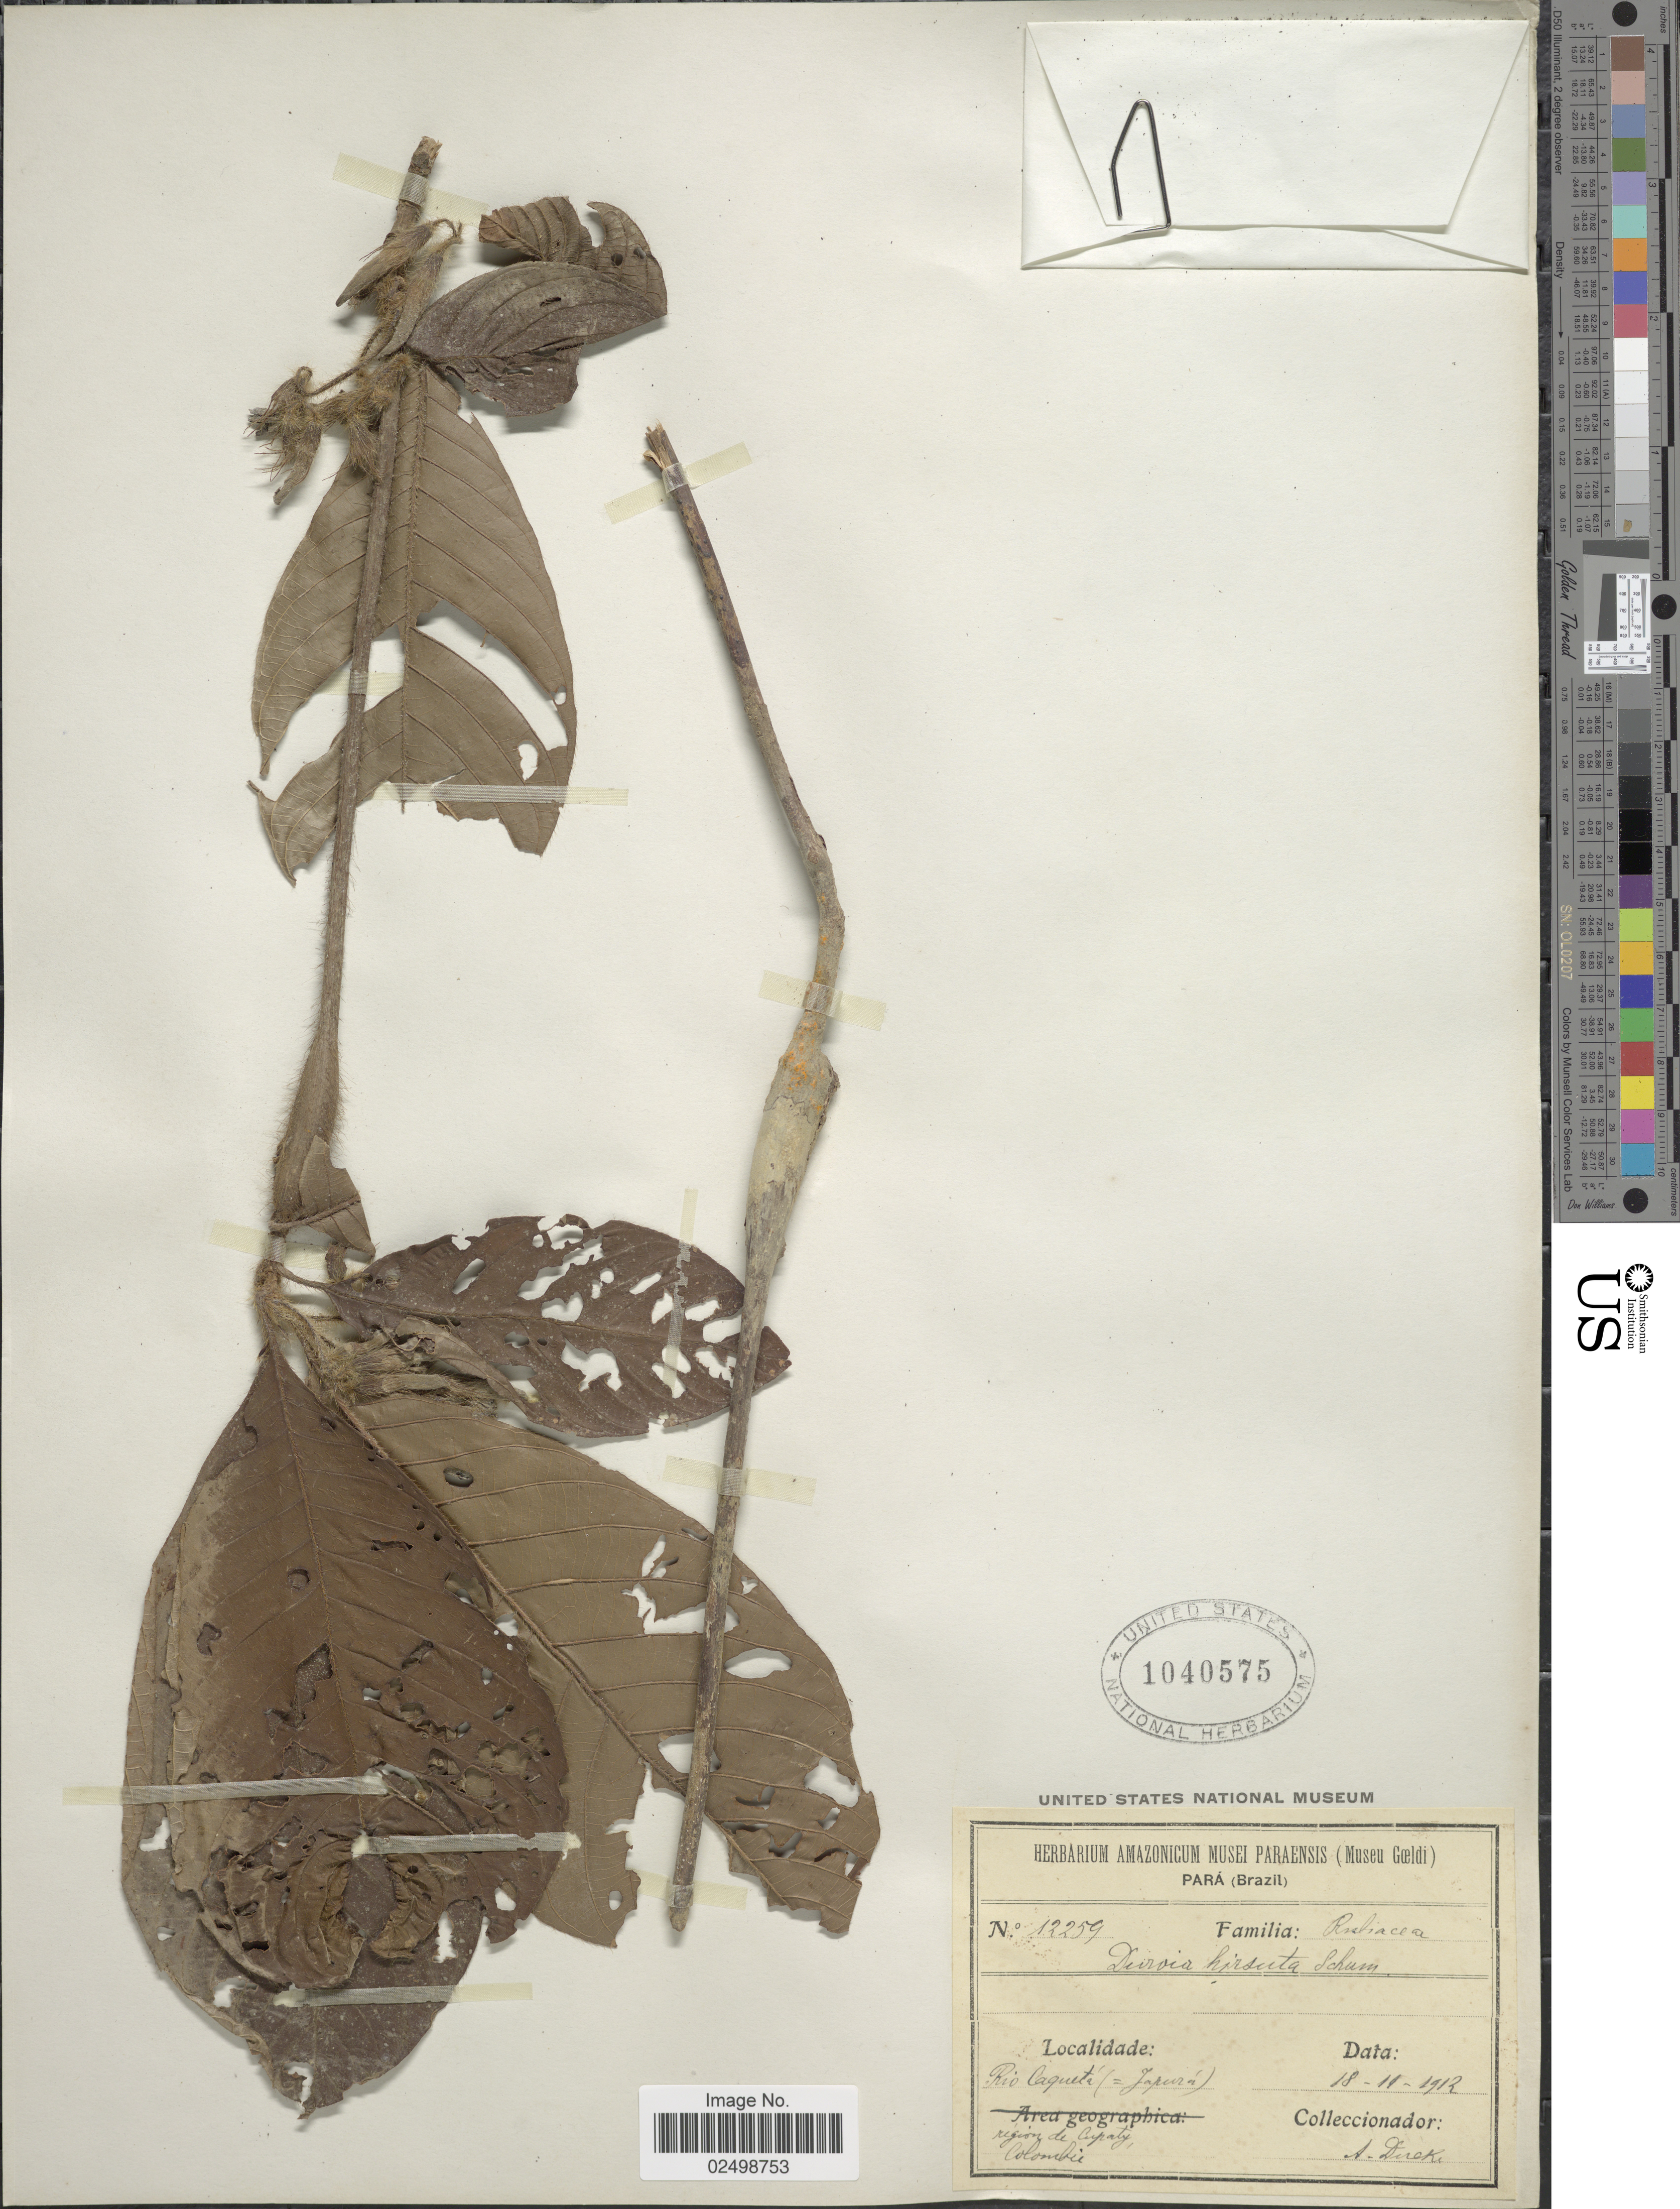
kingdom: Plantae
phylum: Tracheophyta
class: Magnoliopsida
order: Gentianales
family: Rubiaceae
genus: Duroia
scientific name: Duroia hirsuta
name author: (Poepp.) K. Schum.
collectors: A. Ducke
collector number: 12259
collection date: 1912-11-18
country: Colombia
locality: Rio Caqueta (=Japura). Region de Cupaty.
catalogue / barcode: US 1040575